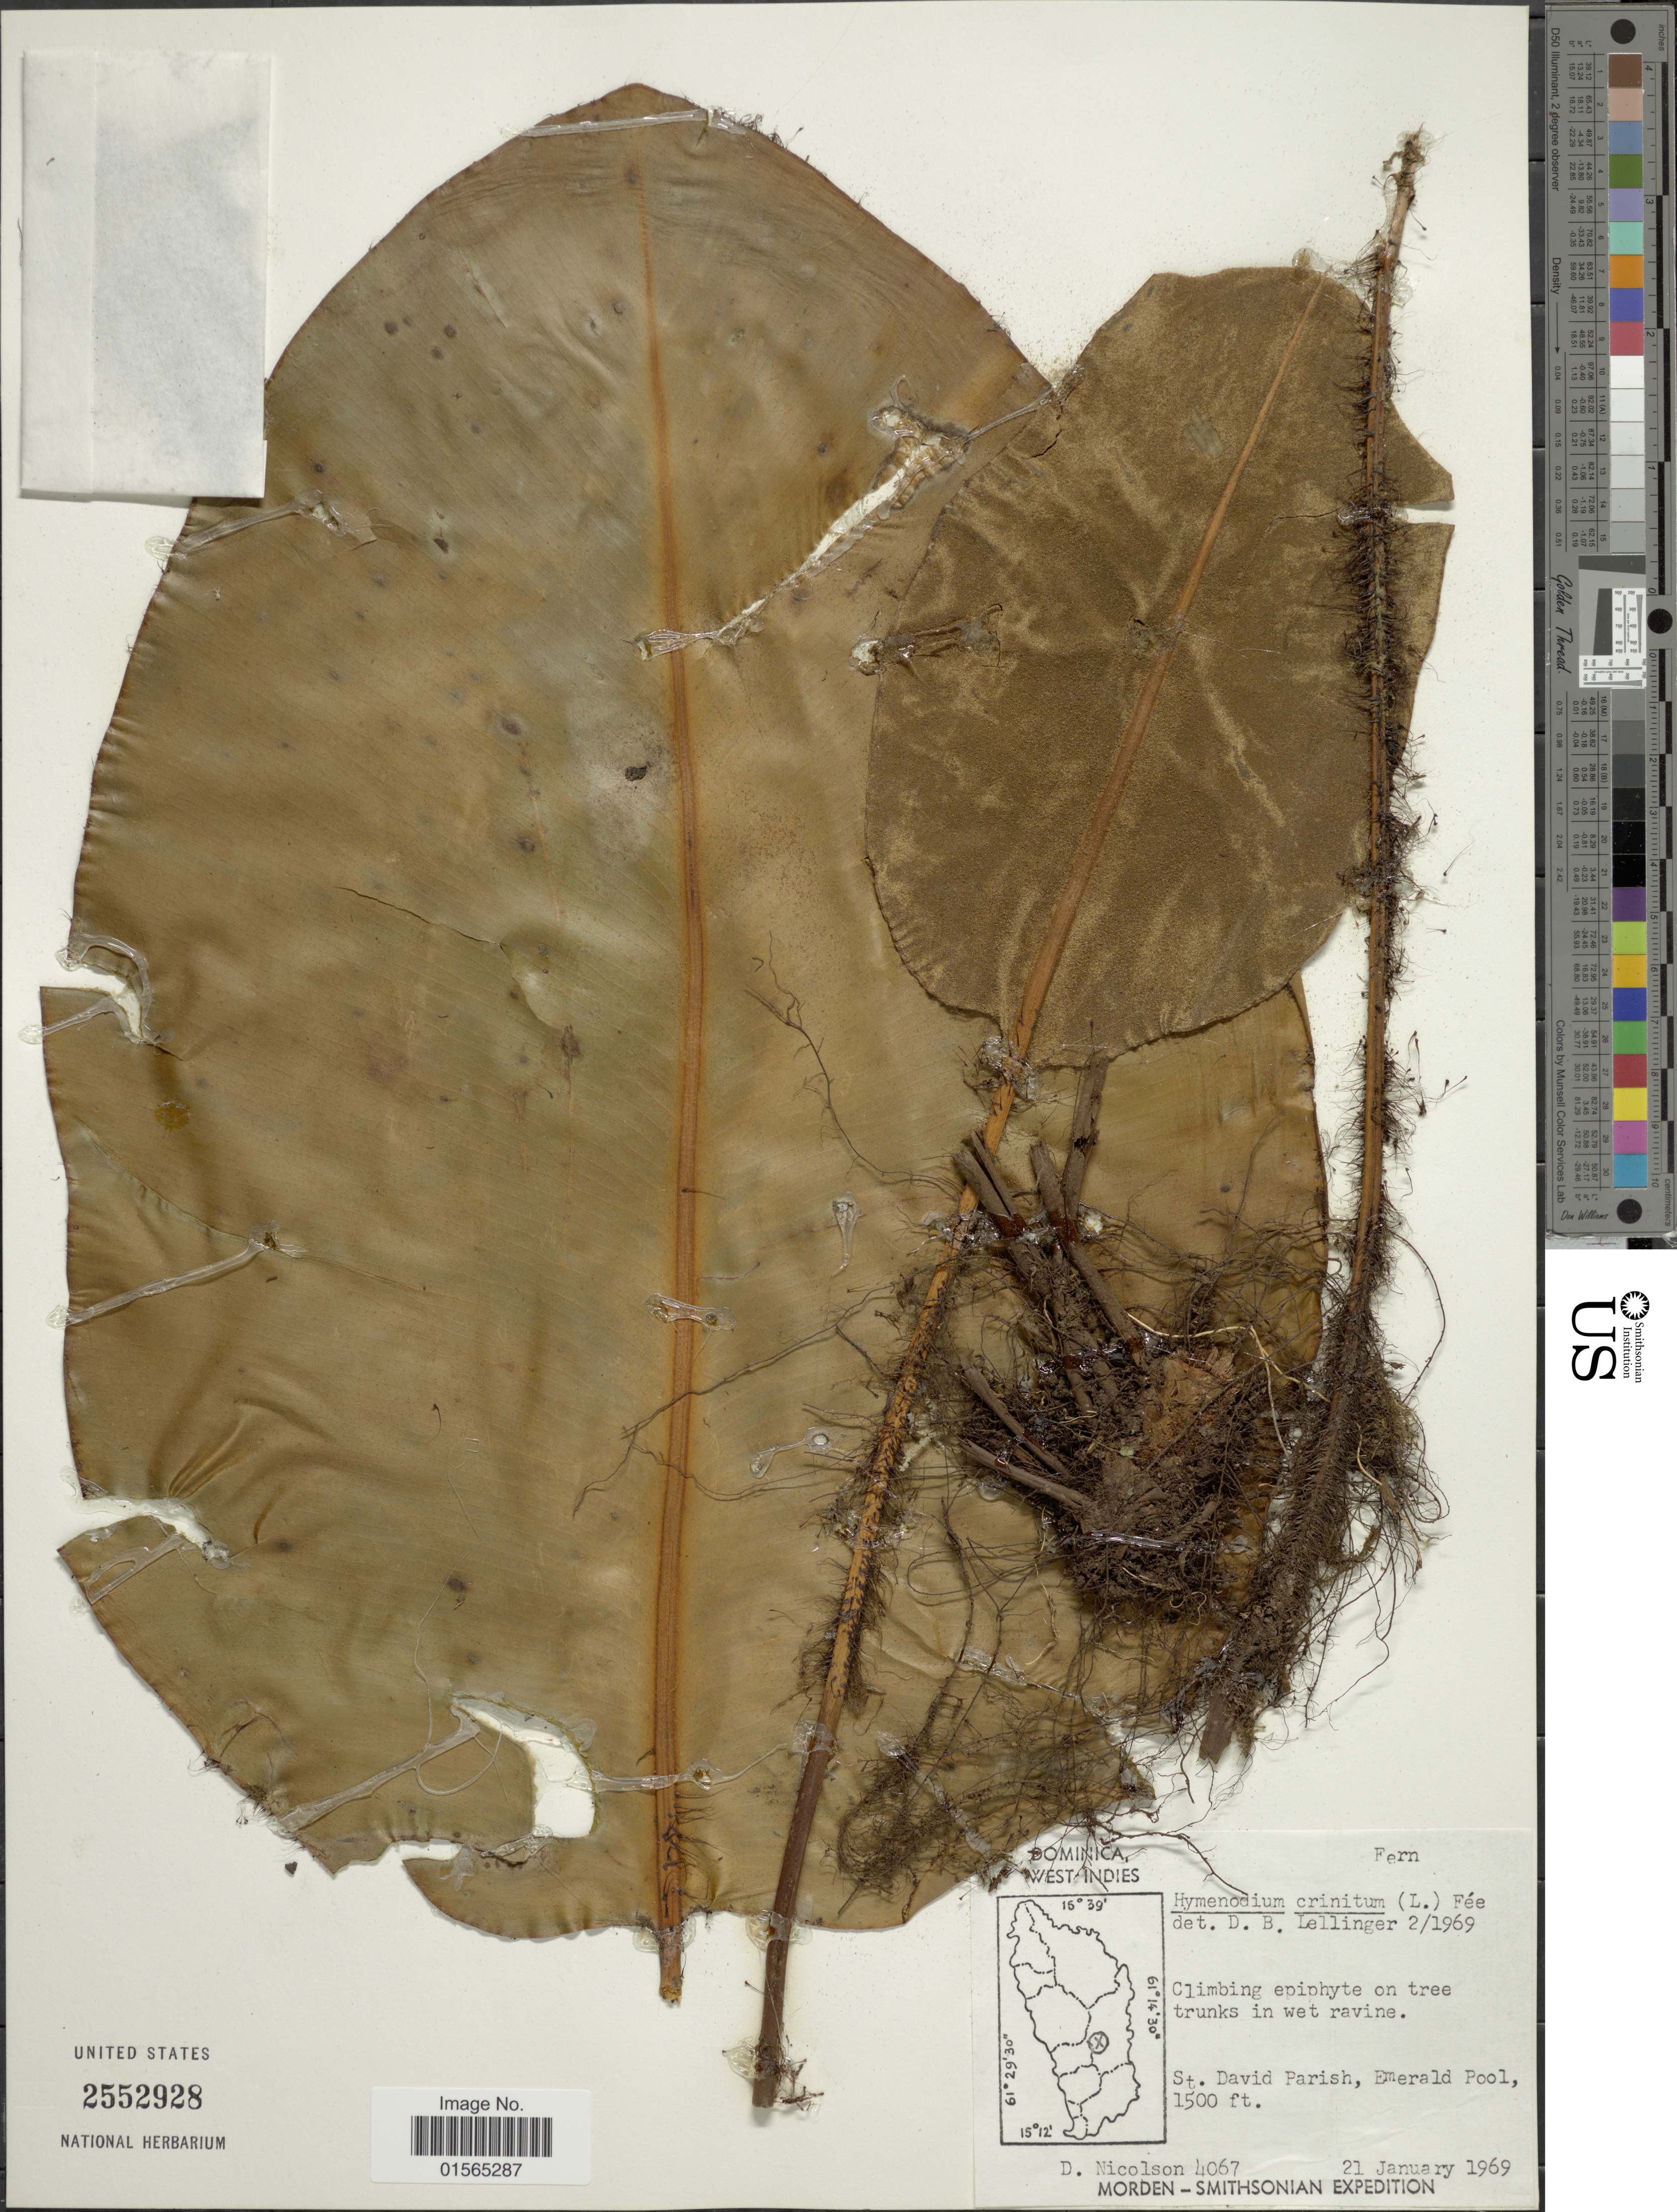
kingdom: Plantae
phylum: Tracheophyta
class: Polypodiopsida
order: Polypodiales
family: Dryopteridaceae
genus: Elaphoglossum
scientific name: Elaphoglossum crinitum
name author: (L.) Christ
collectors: D. H. Nicolson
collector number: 4067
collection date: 1969-01-21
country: Dominica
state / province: St. David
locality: Emerald Pool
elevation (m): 457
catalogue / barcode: US 2552928